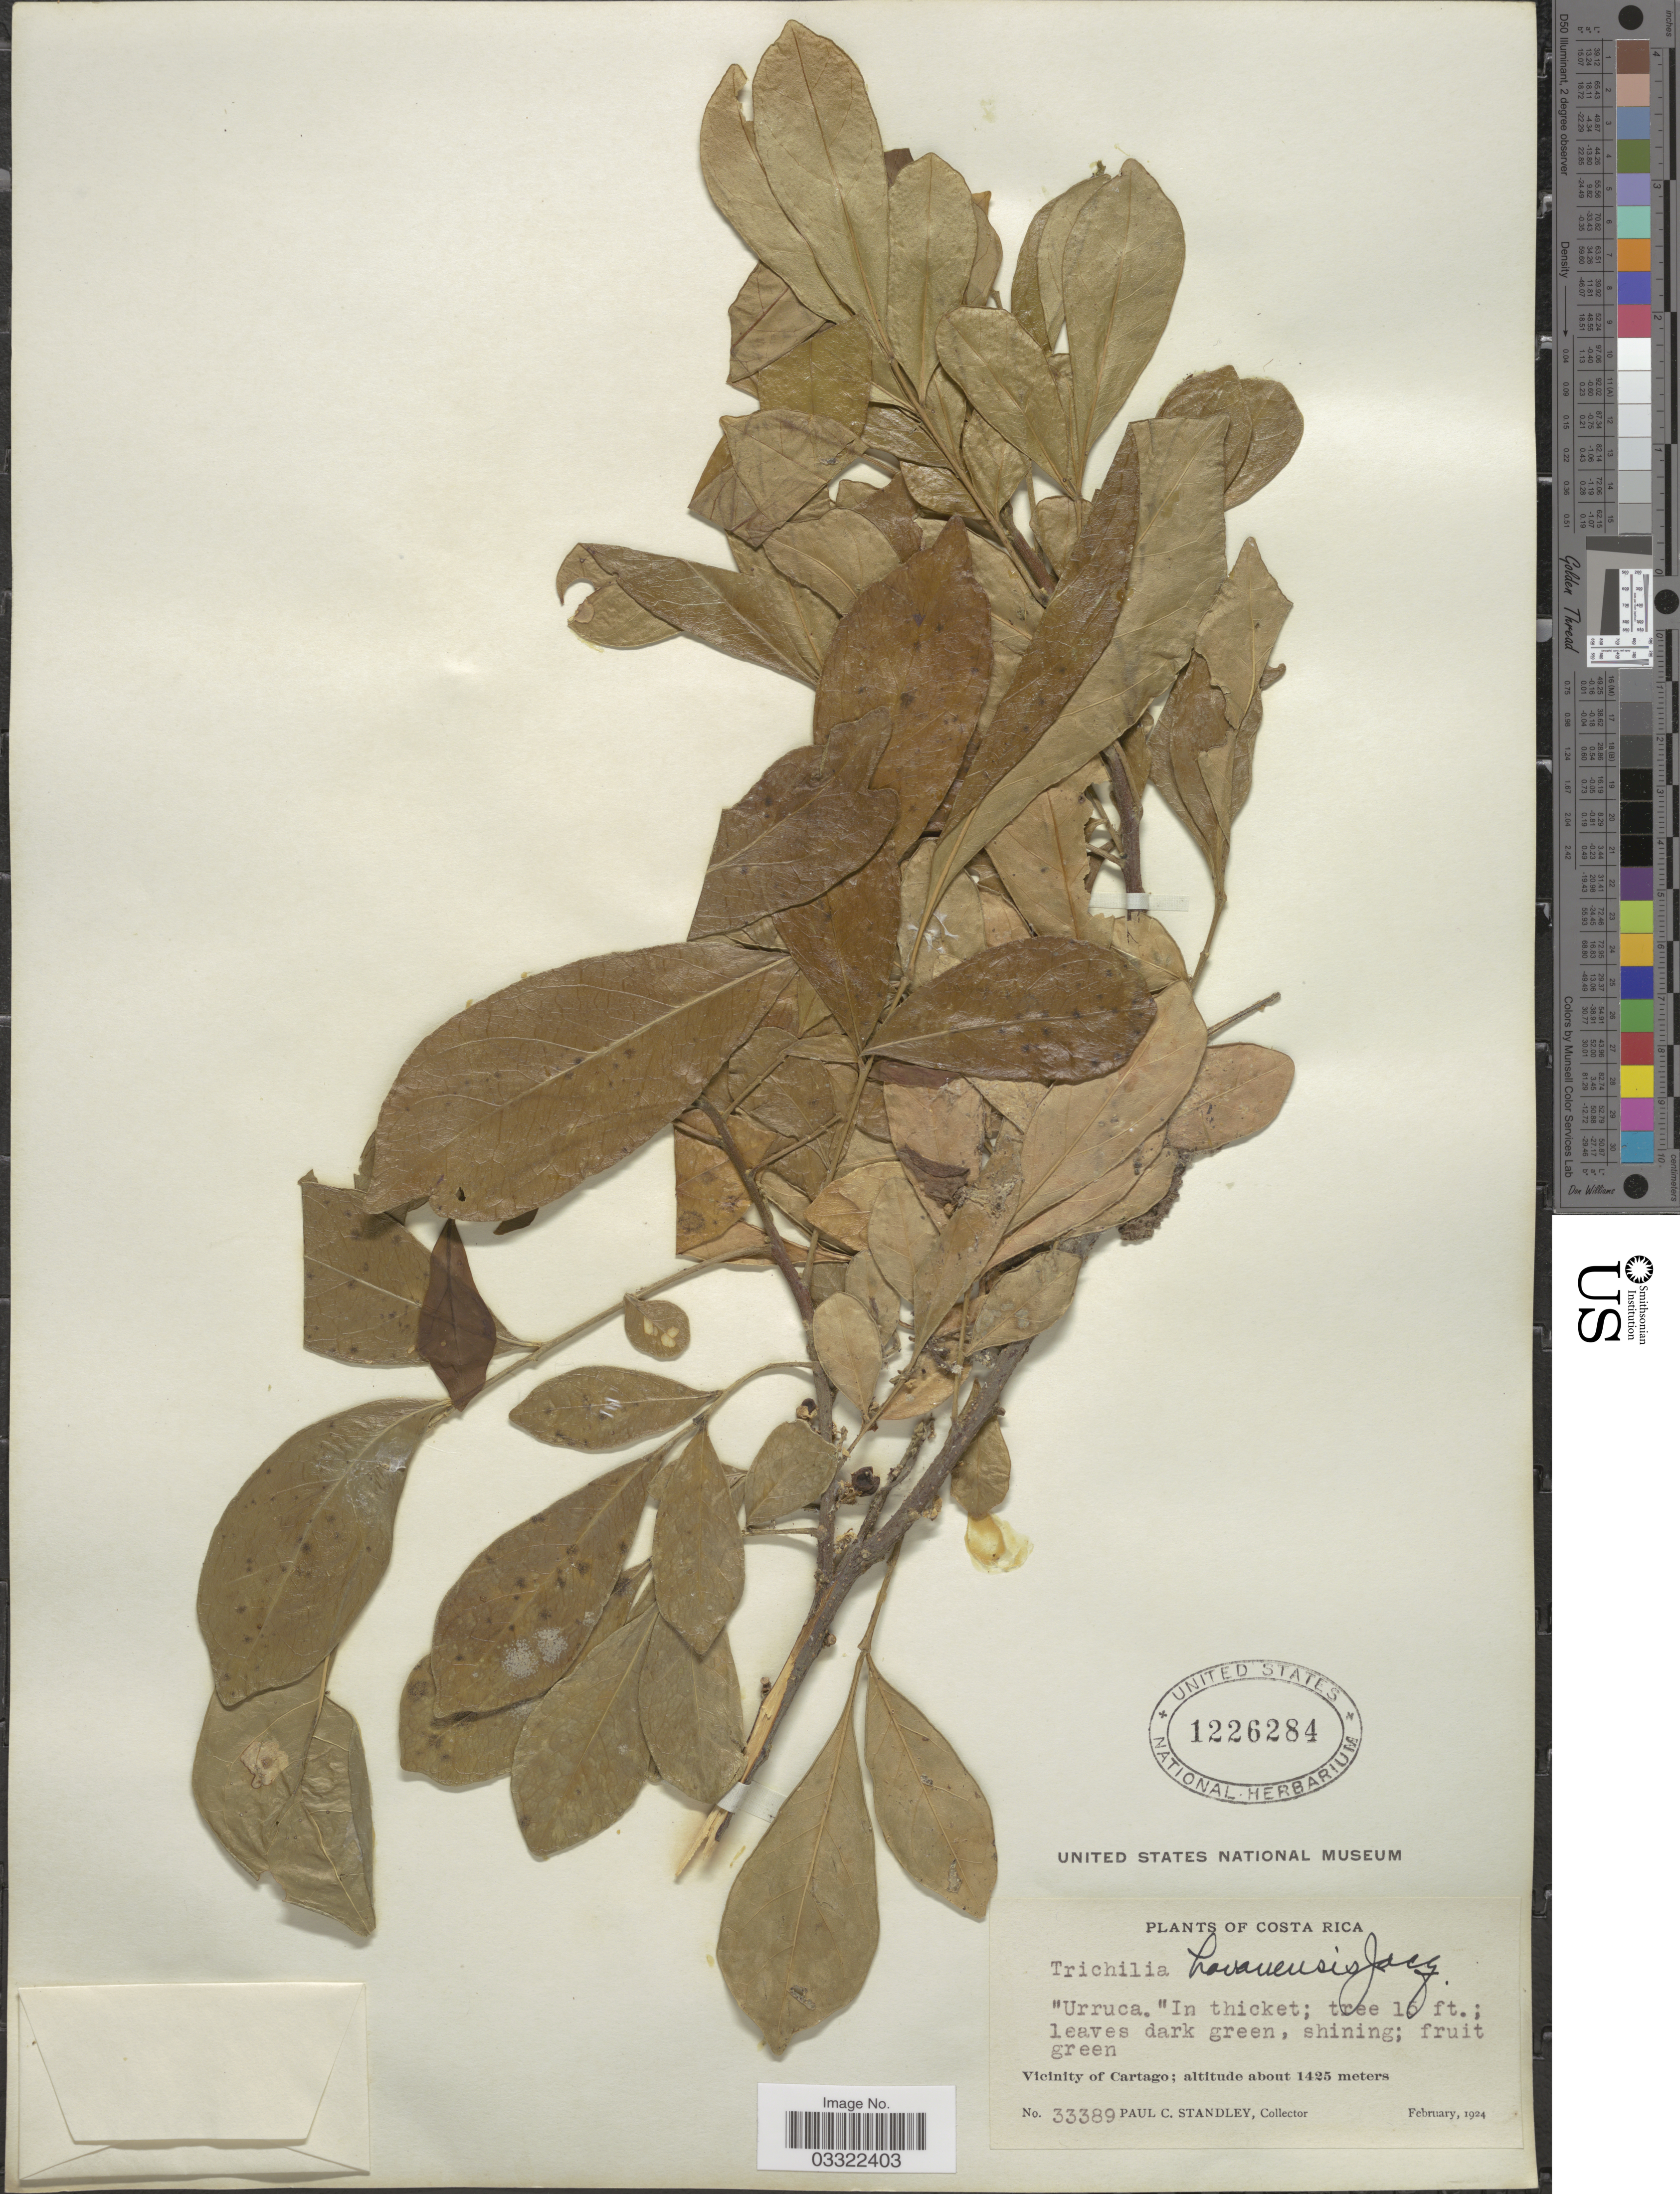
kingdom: Plantae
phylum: Tracheophyta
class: Magnoliopsida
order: Sapindales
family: Meliaceae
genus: Trichilia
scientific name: Trichilia havanensis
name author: Jacq.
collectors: P. C. Standley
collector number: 33389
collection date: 1924-02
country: Costa Rica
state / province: Cartago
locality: Vicinity of Cartago.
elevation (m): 1425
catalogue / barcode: US 1226284